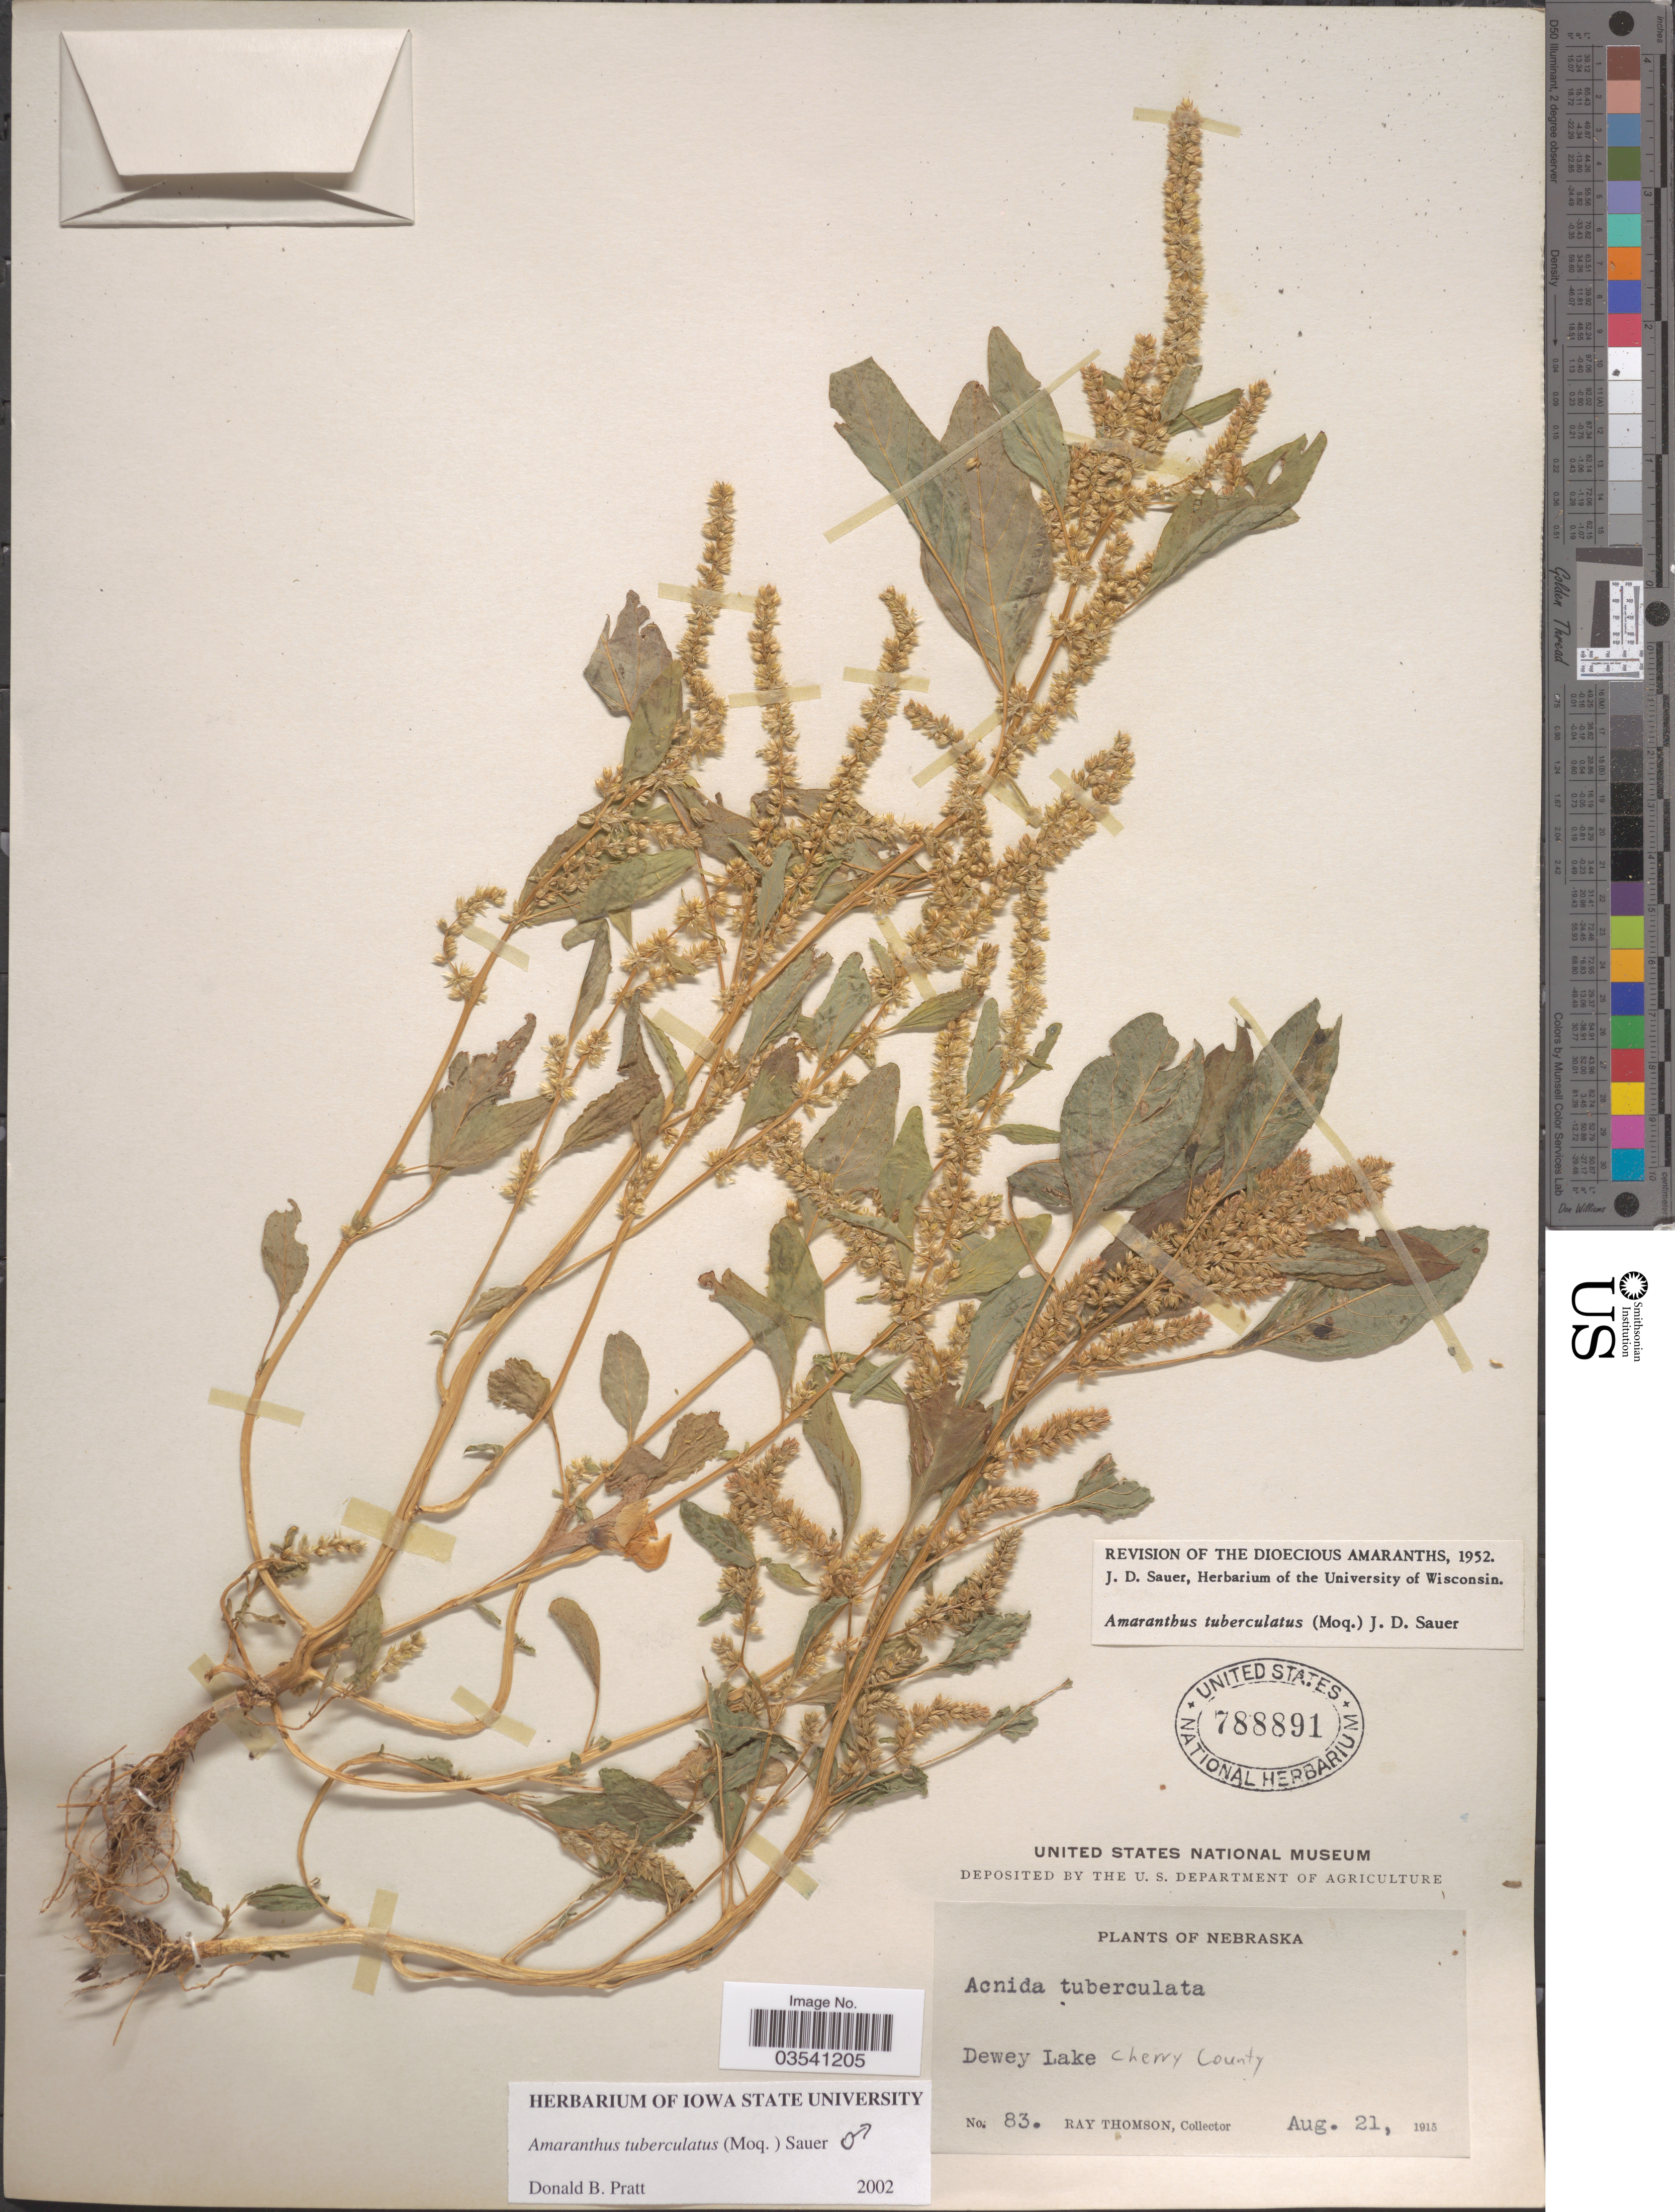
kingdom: Plantae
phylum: Tracheophyta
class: Magnoliopsida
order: Caryophyllales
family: Amaranthaceae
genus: Amaranthus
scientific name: Amaranthus tuberculatus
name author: (Moq.) J.D. Sauer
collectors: R. Thomson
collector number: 83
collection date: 1915-08-21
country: United States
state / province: Nebraska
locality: Dewey Lake. Cherry County.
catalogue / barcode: US 788891